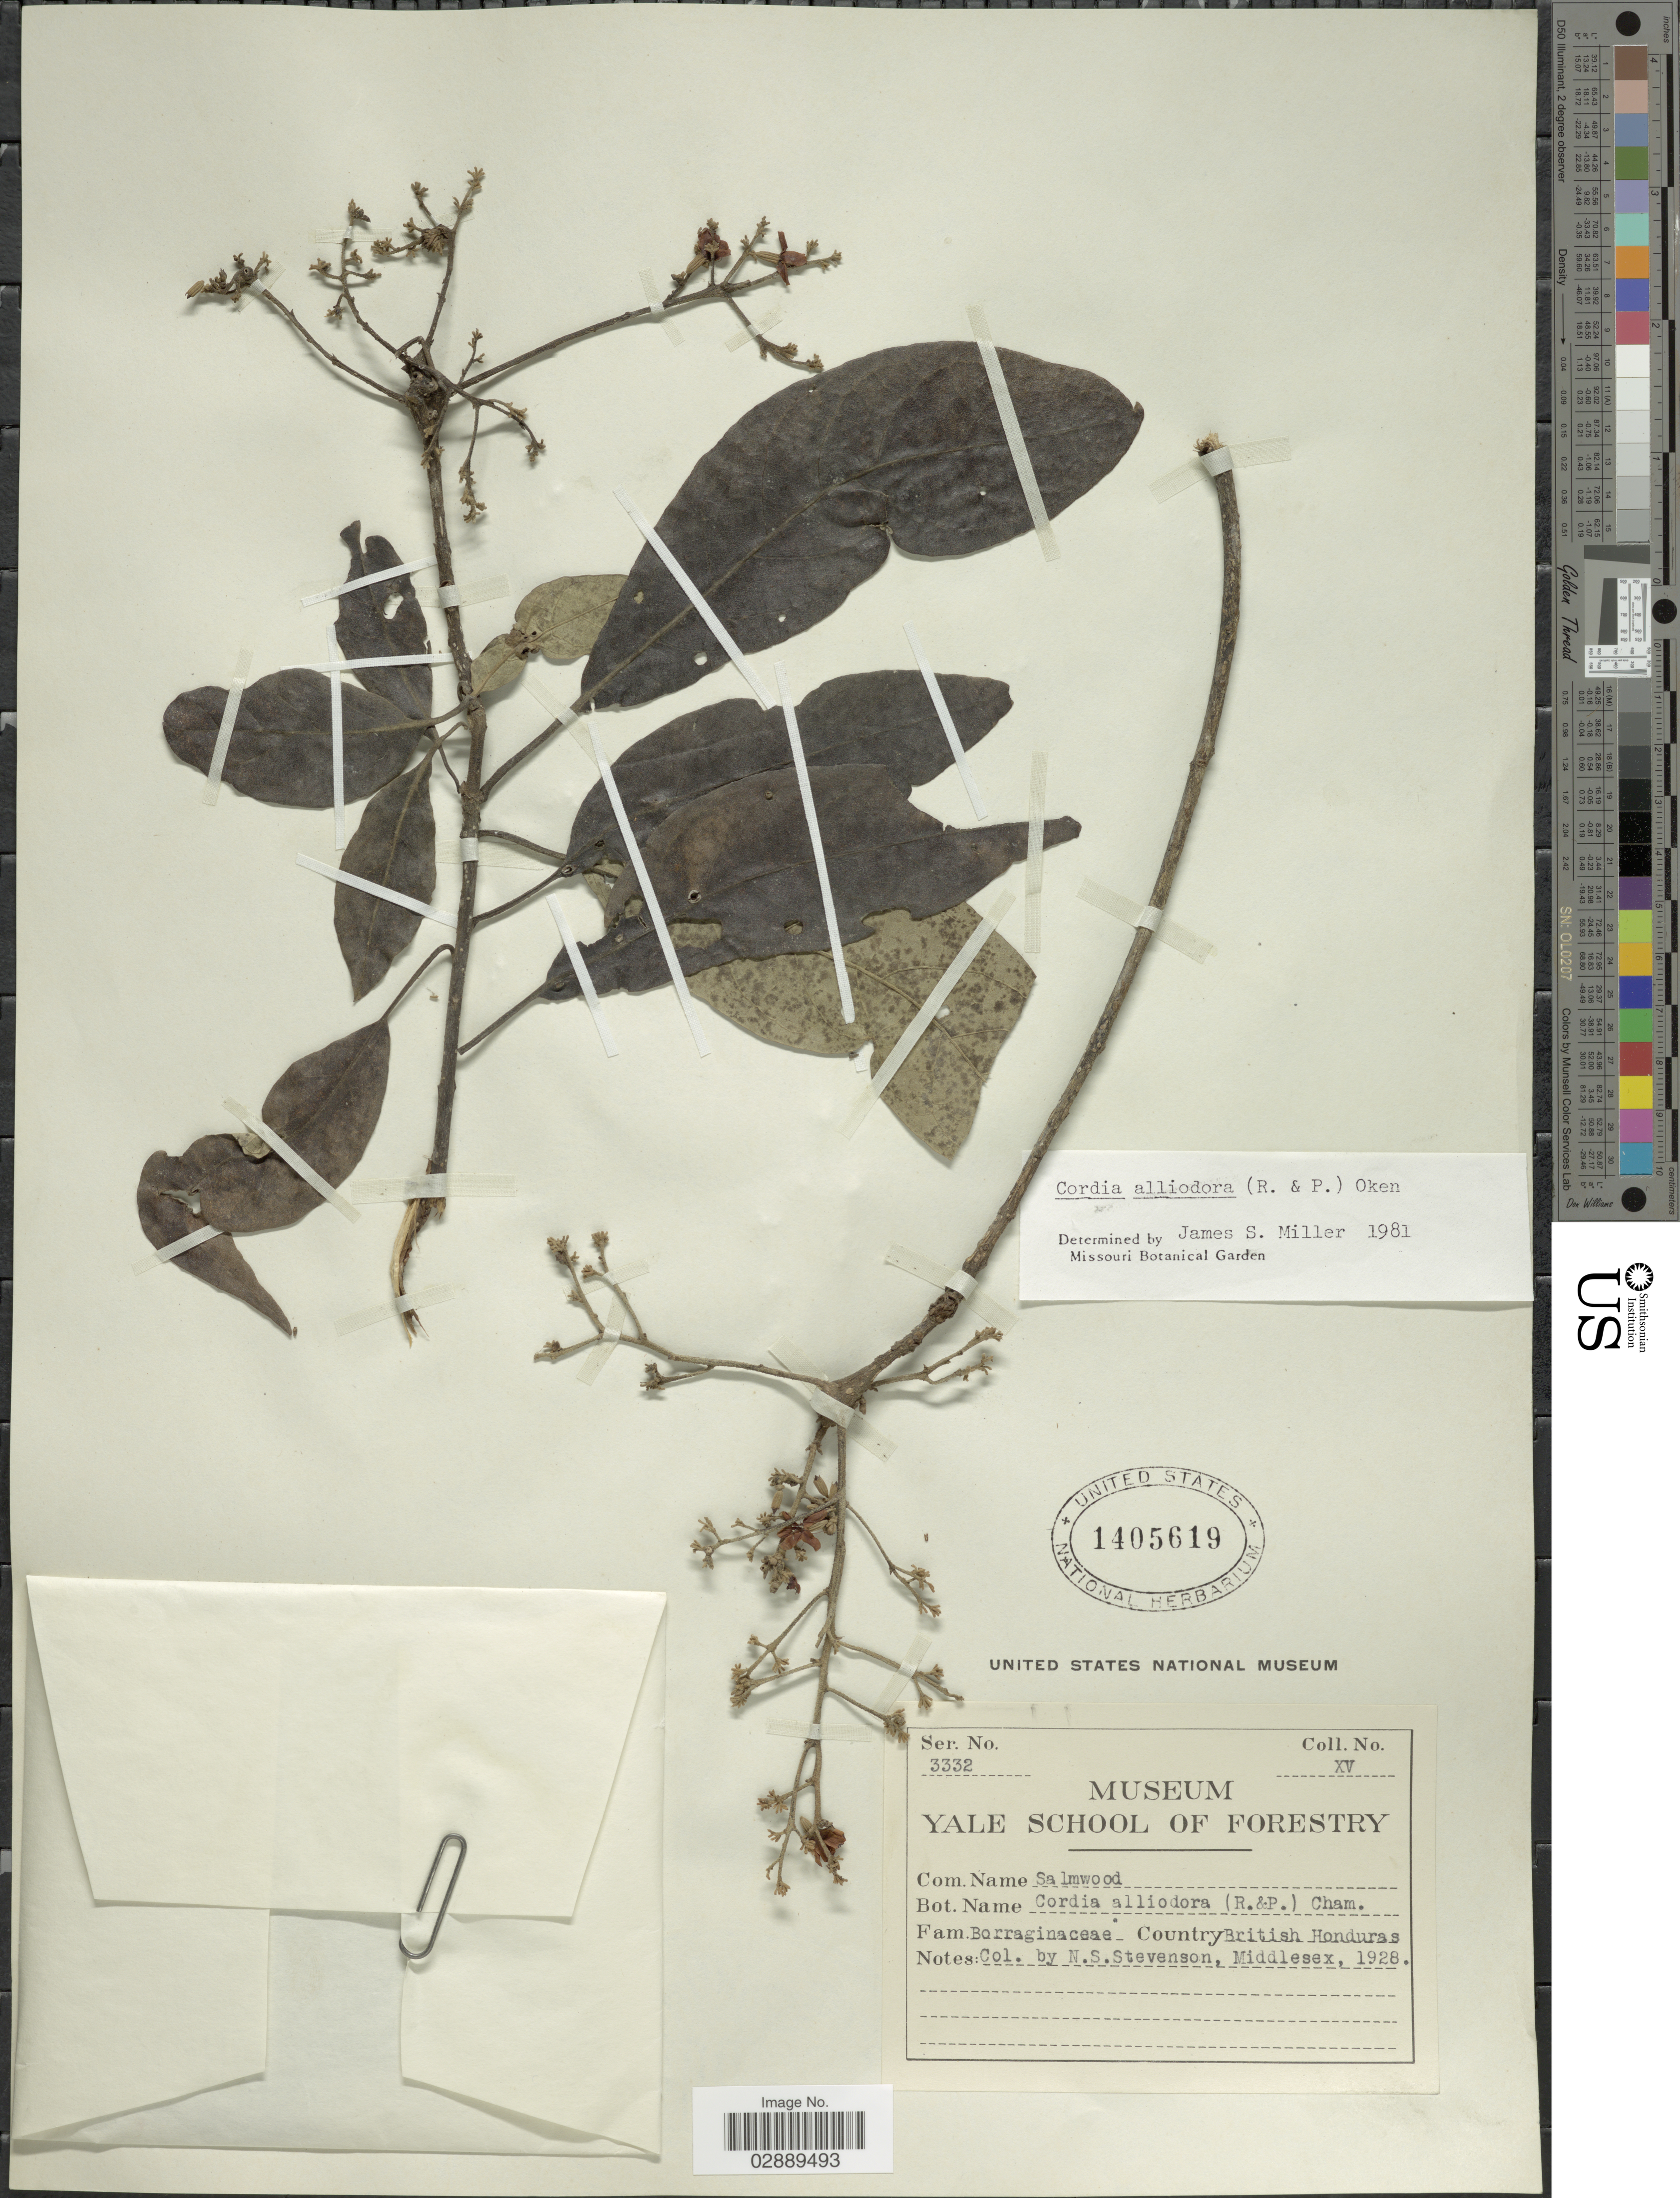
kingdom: Plantae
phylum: Tracheophyta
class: Magnoliopsida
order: Boraginales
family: Cordiaceae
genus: Cordia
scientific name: Cordia alliodora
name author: (Ruiz & Pav.) Oken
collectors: N. Stevenson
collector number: XV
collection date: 1928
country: Belize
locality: British Honduras. Middlesex.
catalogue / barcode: US 1405619